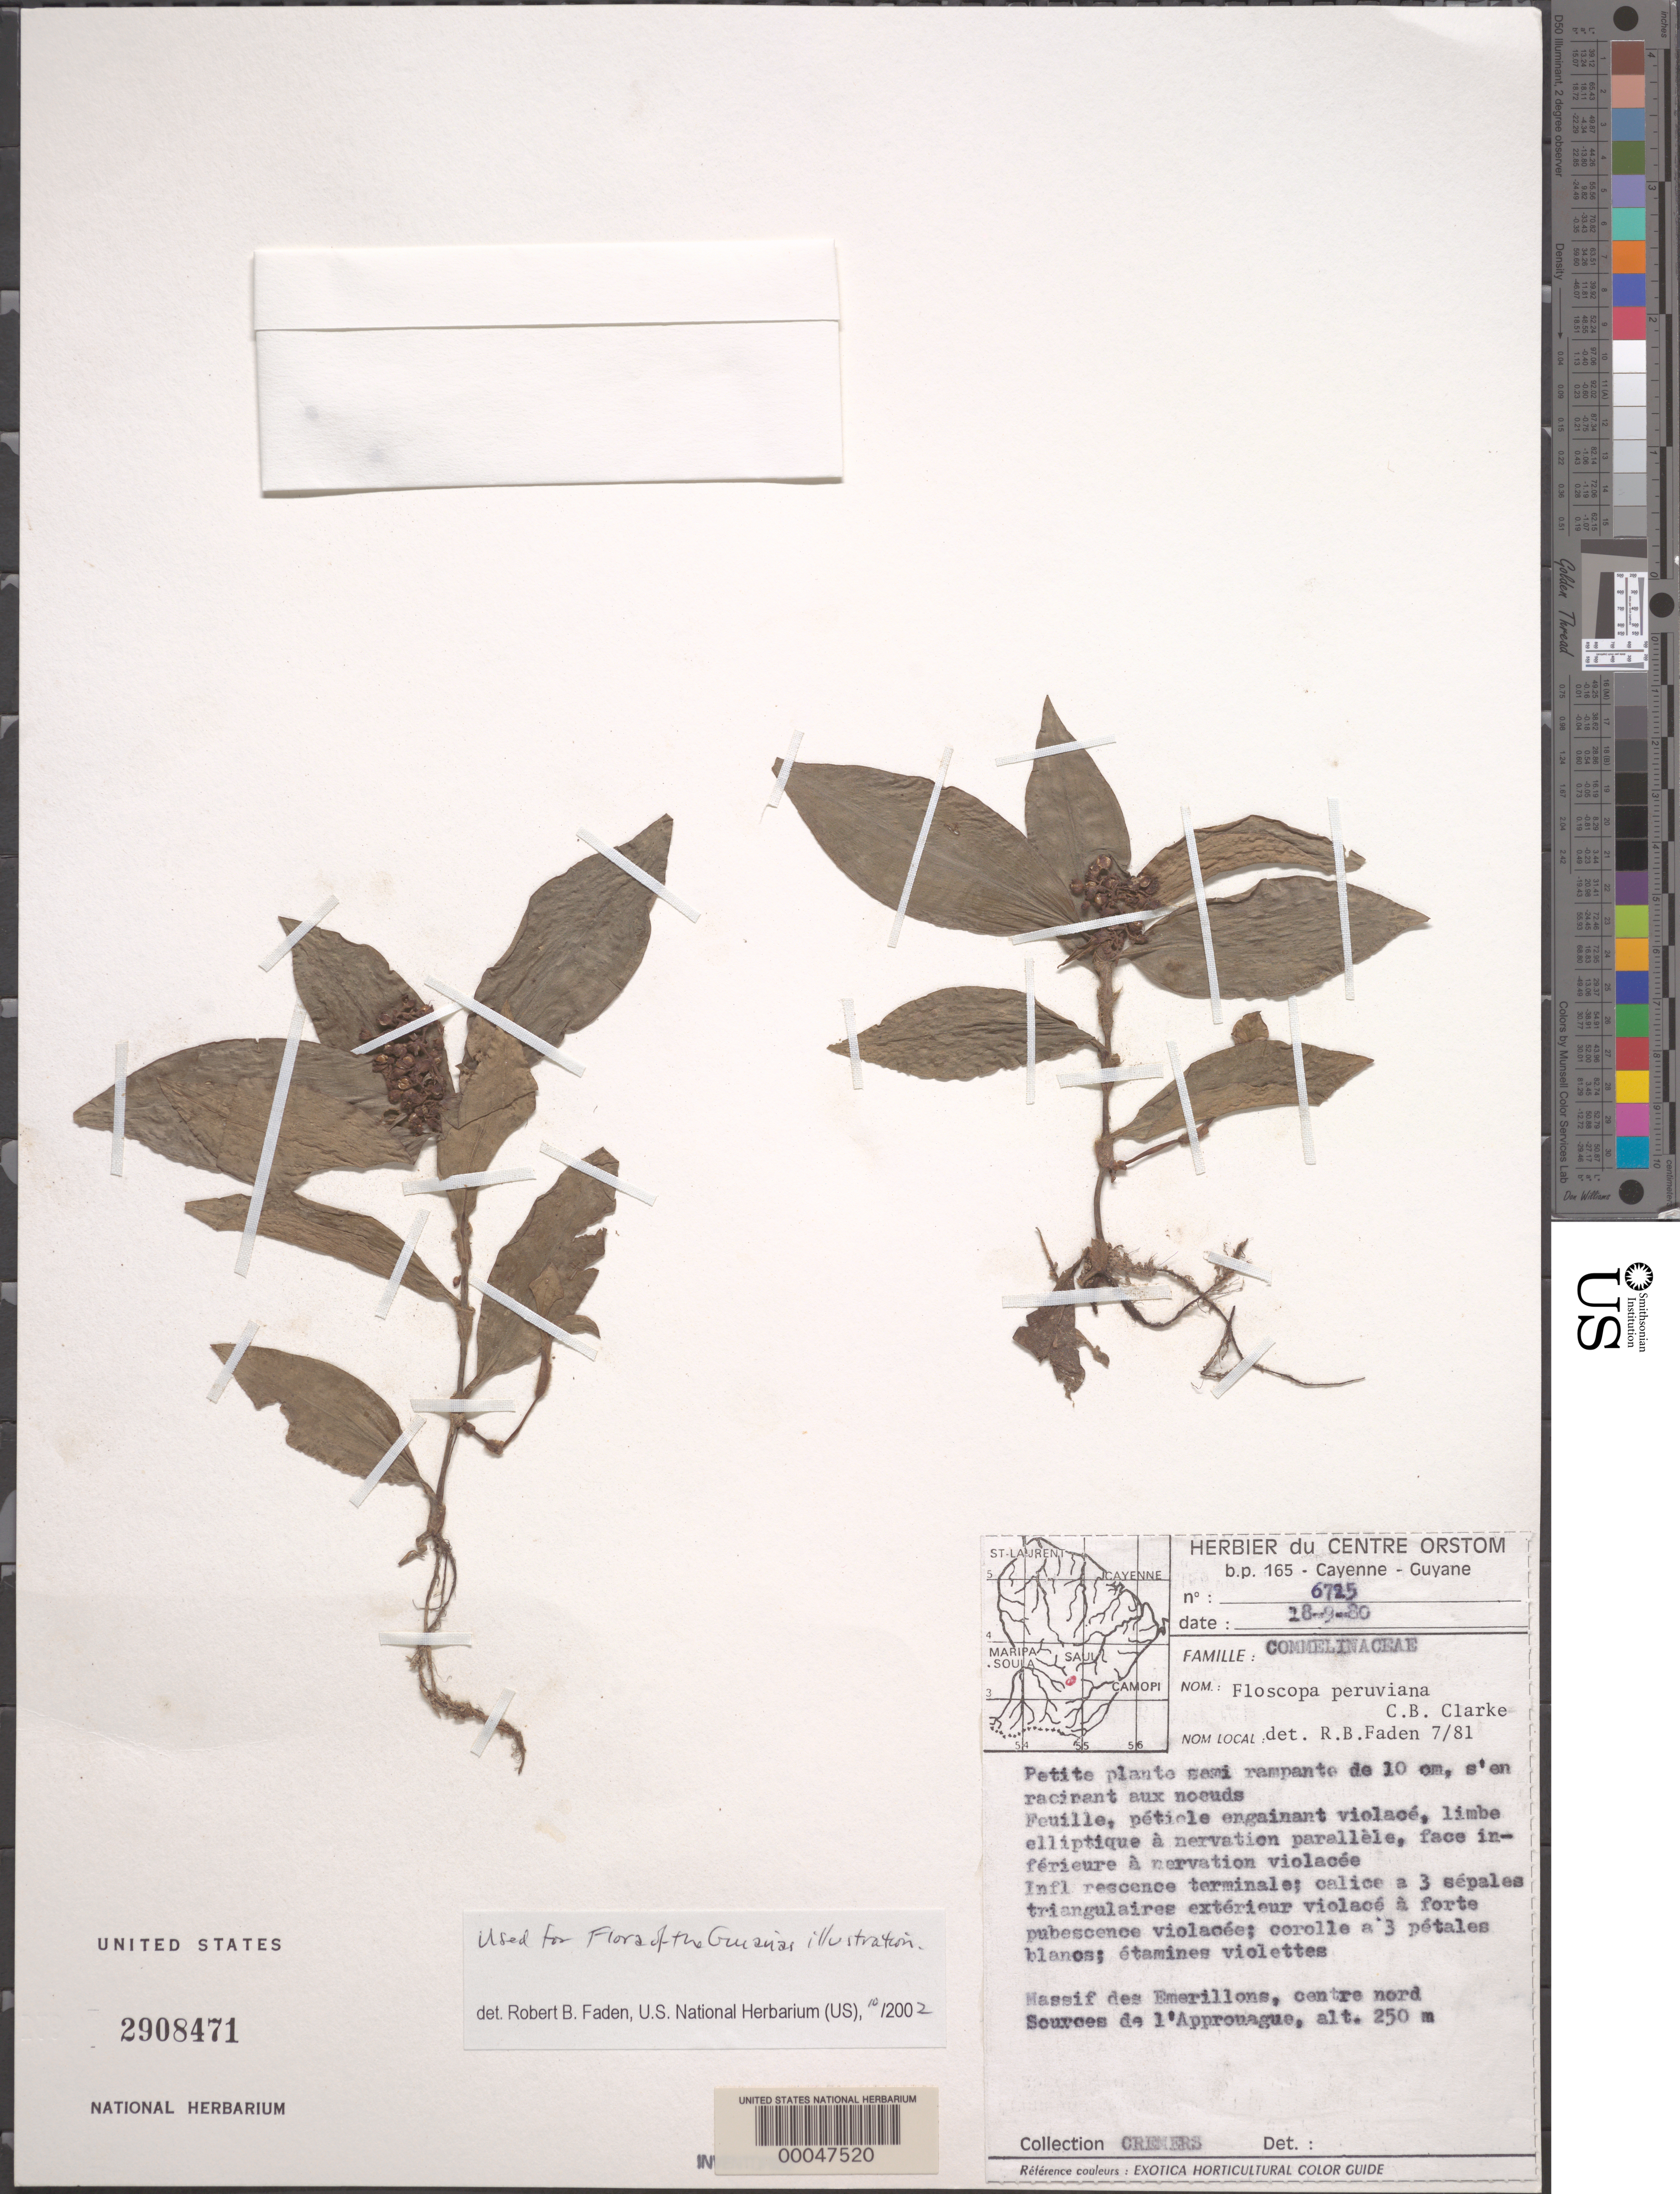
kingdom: Plantae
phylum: Tracheophyta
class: Liliopsida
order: Commelinales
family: Commelinaceae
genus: Floscopa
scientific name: Floscopa peruviana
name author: Hassk. ex C.B. Clarke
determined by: Faden, Robert B., (US), Smithsonian Institution - National Museum of Natural History (UNITED STATES)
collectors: G. Cremers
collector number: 6725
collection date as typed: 18 Sep 1980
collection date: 1980-09-18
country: Guyana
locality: Cayenne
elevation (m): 250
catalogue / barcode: US 2908471